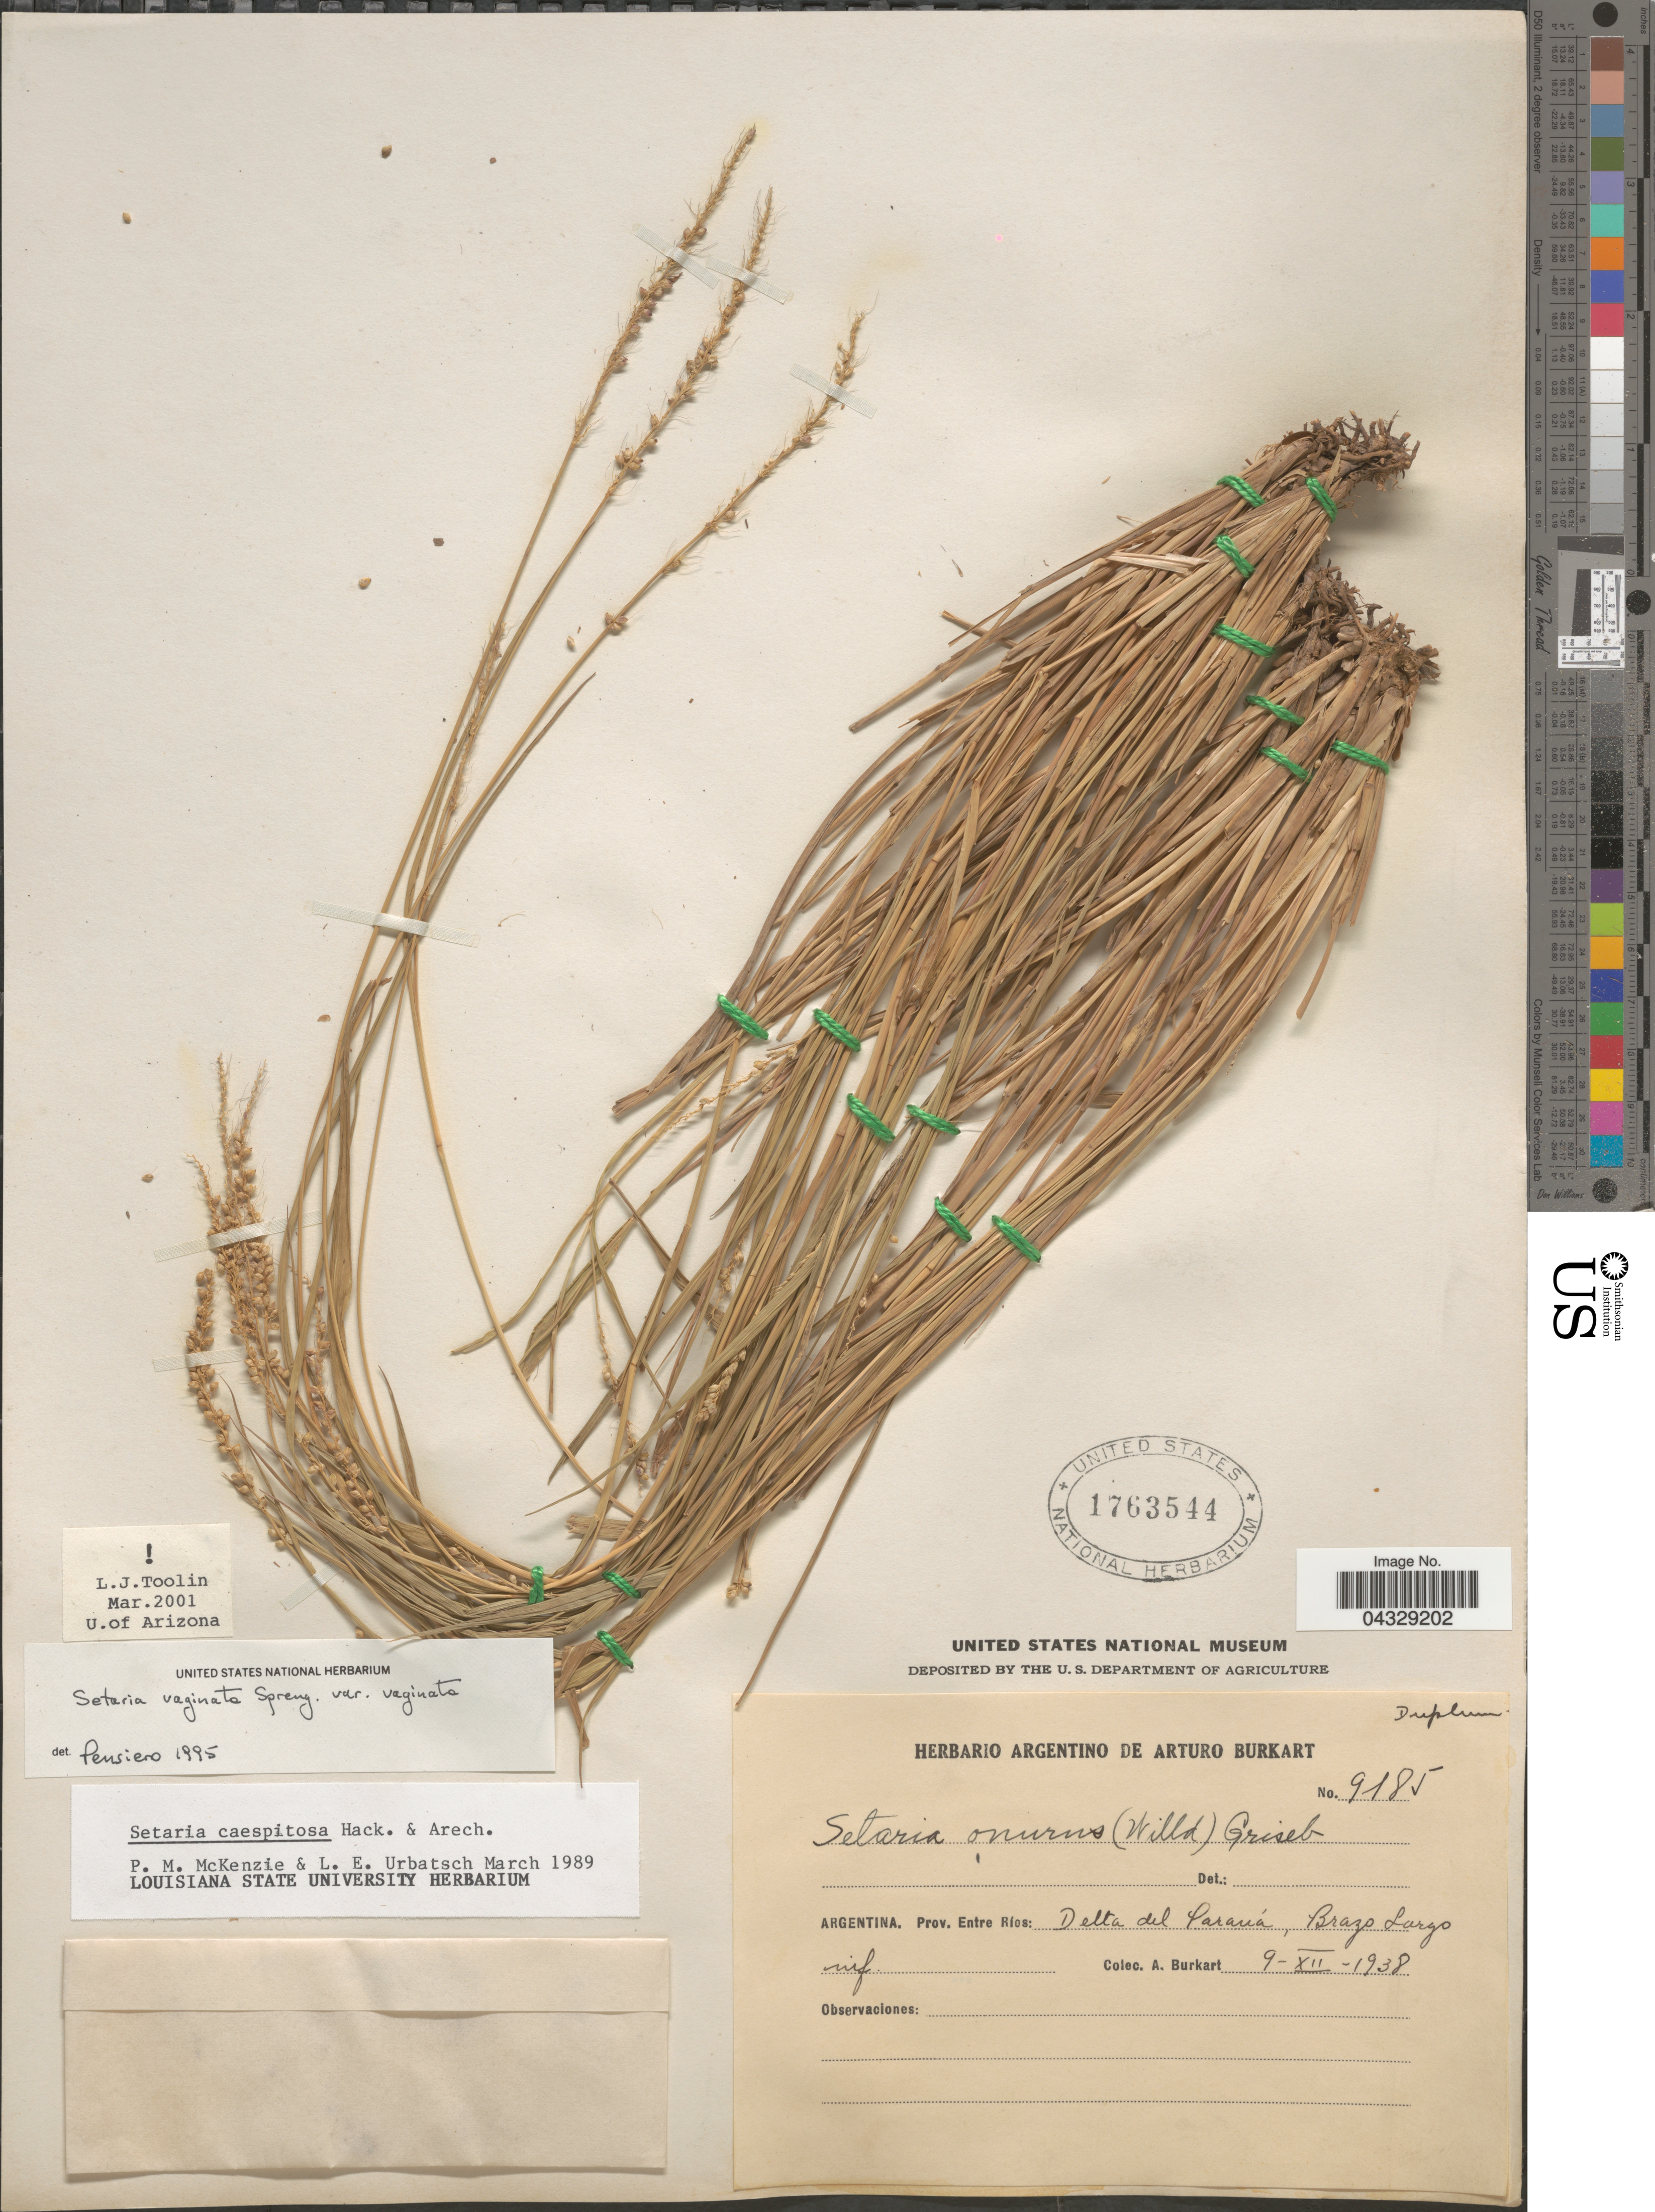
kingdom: Plantae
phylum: Tracheophyta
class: Liliopsida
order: Poales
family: Poaceae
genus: Setaria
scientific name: Setaria vaginata var. vaginata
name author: C.K. Spreng.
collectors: A. E. Burkart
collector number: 9185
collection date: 1938-12-09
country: Argentina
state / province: Entre Rios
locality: Delta del Paraná, Brazo Largo.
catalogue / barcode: US 1763544